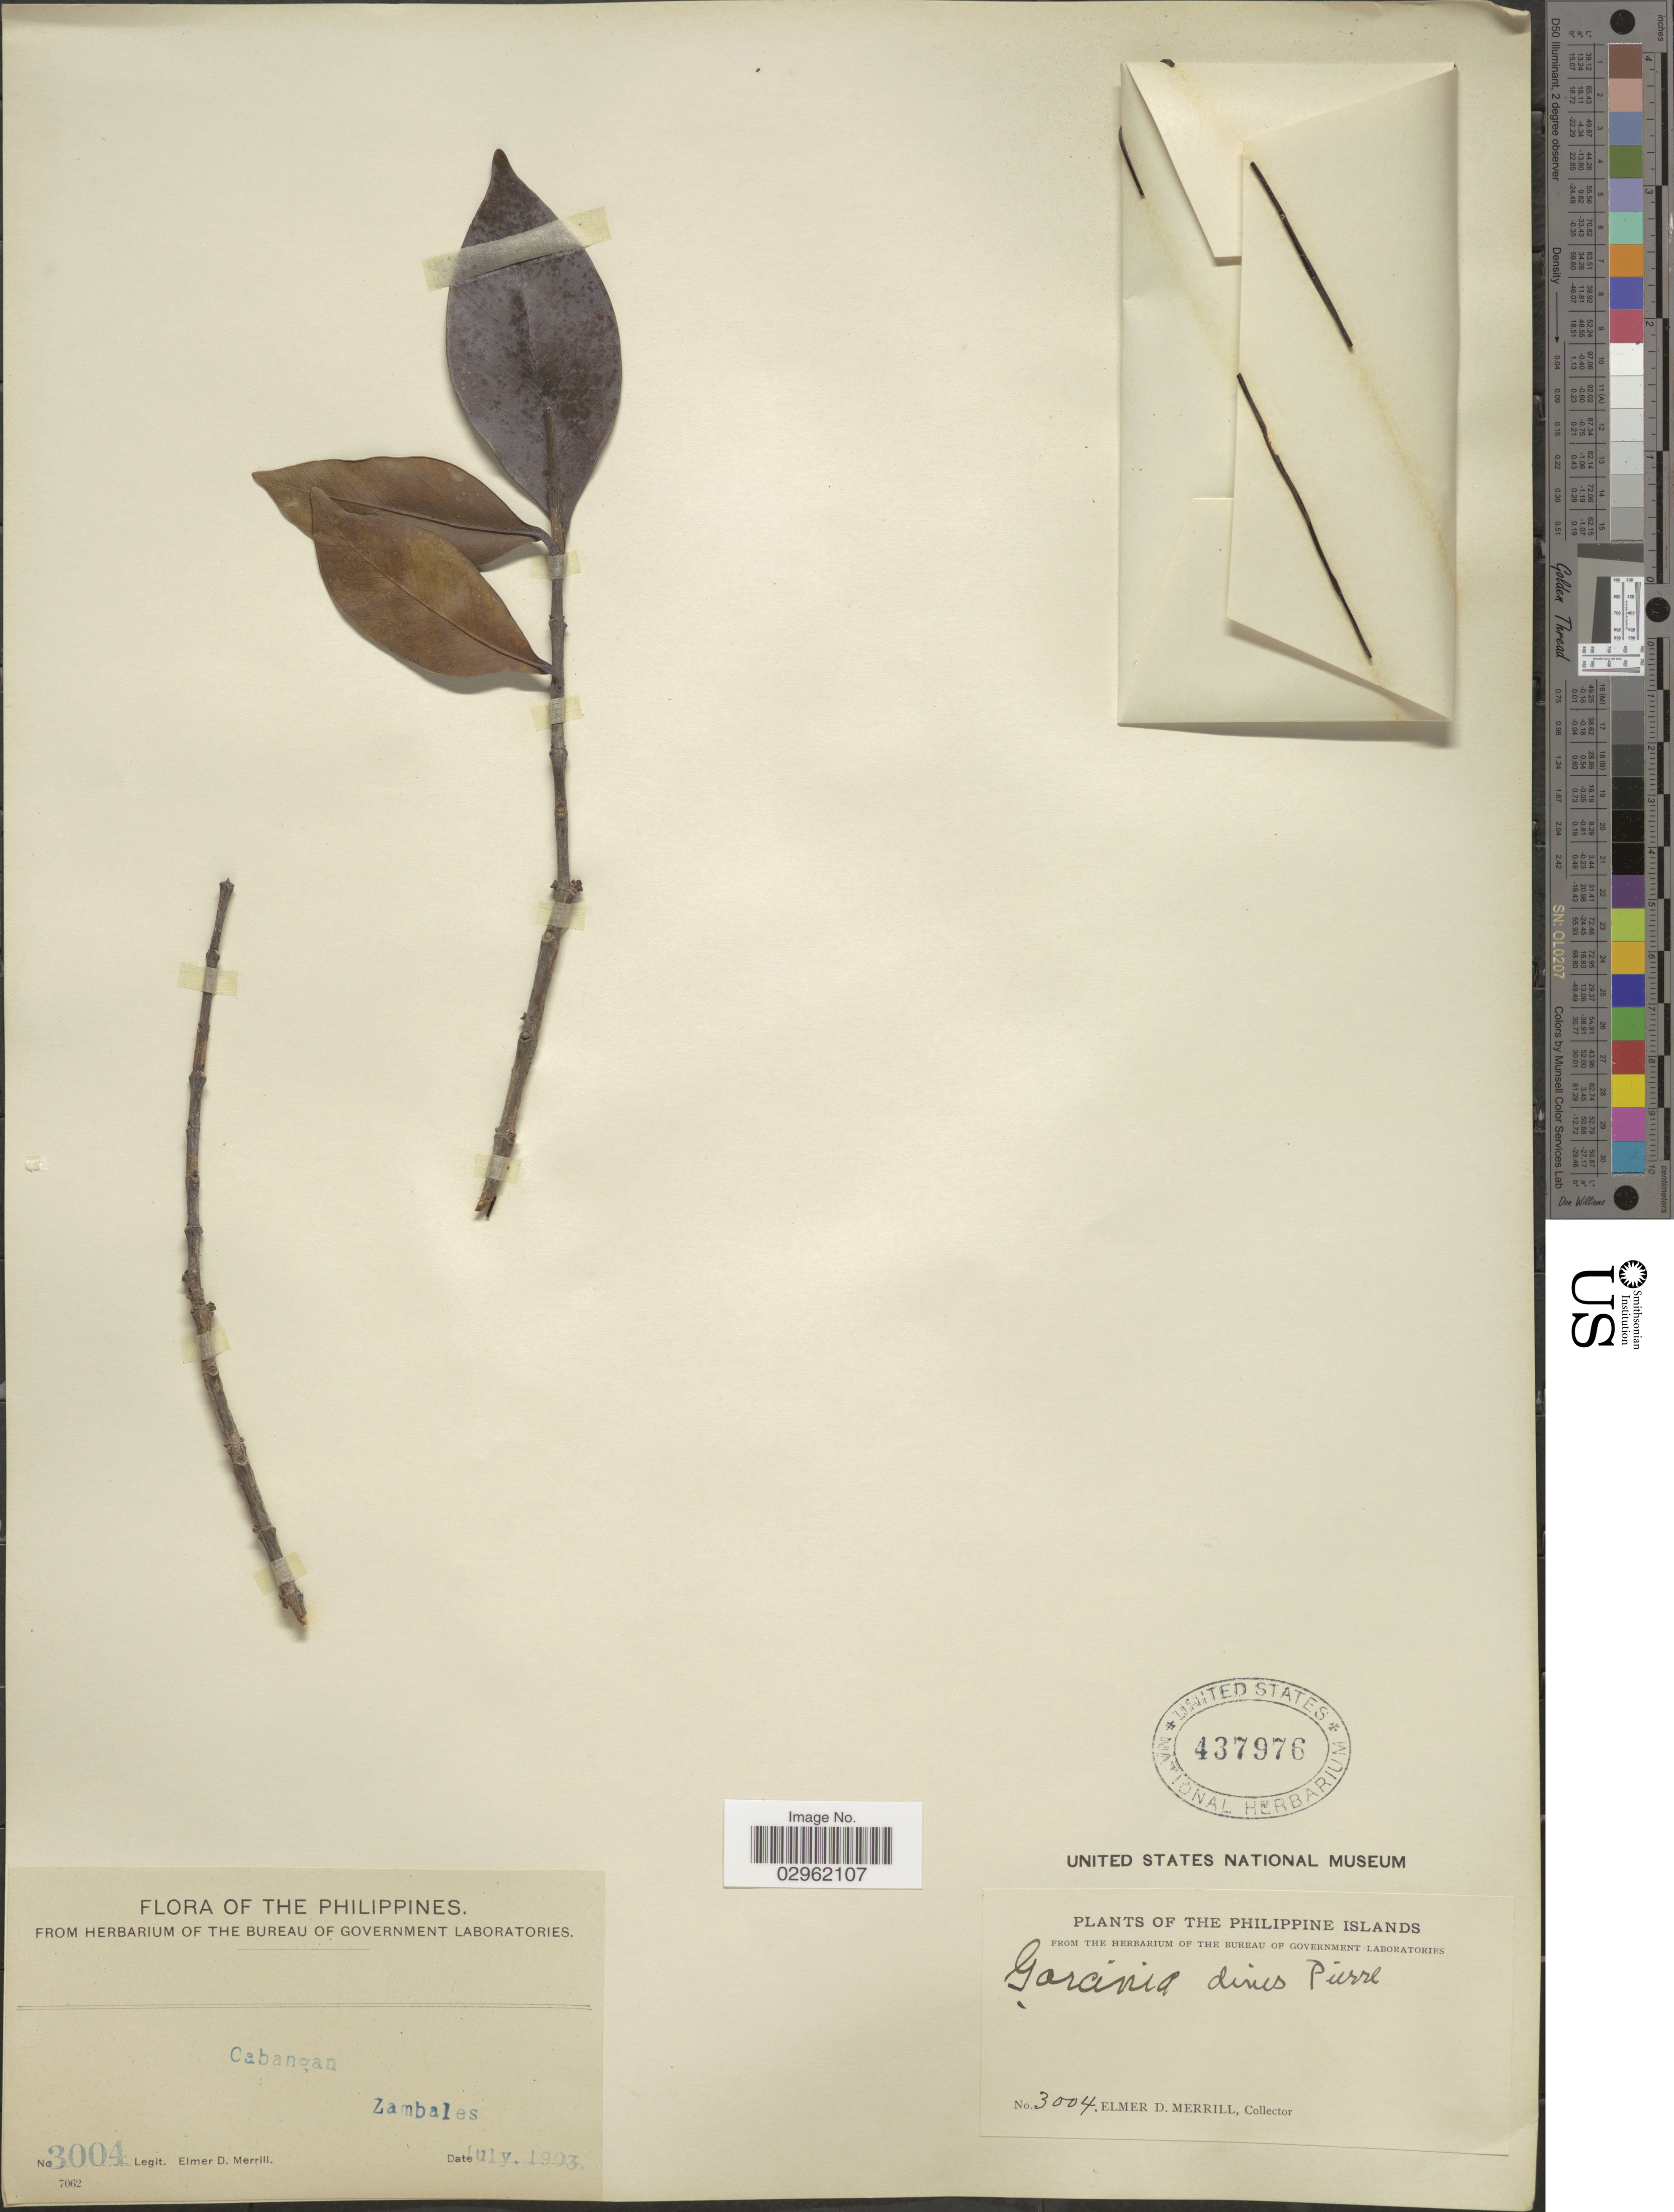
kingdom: Plantae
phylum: Tracheophyta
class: Magnoliopsida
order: Malpighiales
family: Clusiaceae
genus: Garcinia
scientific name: Garcinia dives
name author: Pierre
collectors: E. D. Merrill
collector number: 3004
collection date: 1903-07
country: Philippines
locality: Philippine Islands. Cabangan. Zambales.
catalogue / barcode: US 437976